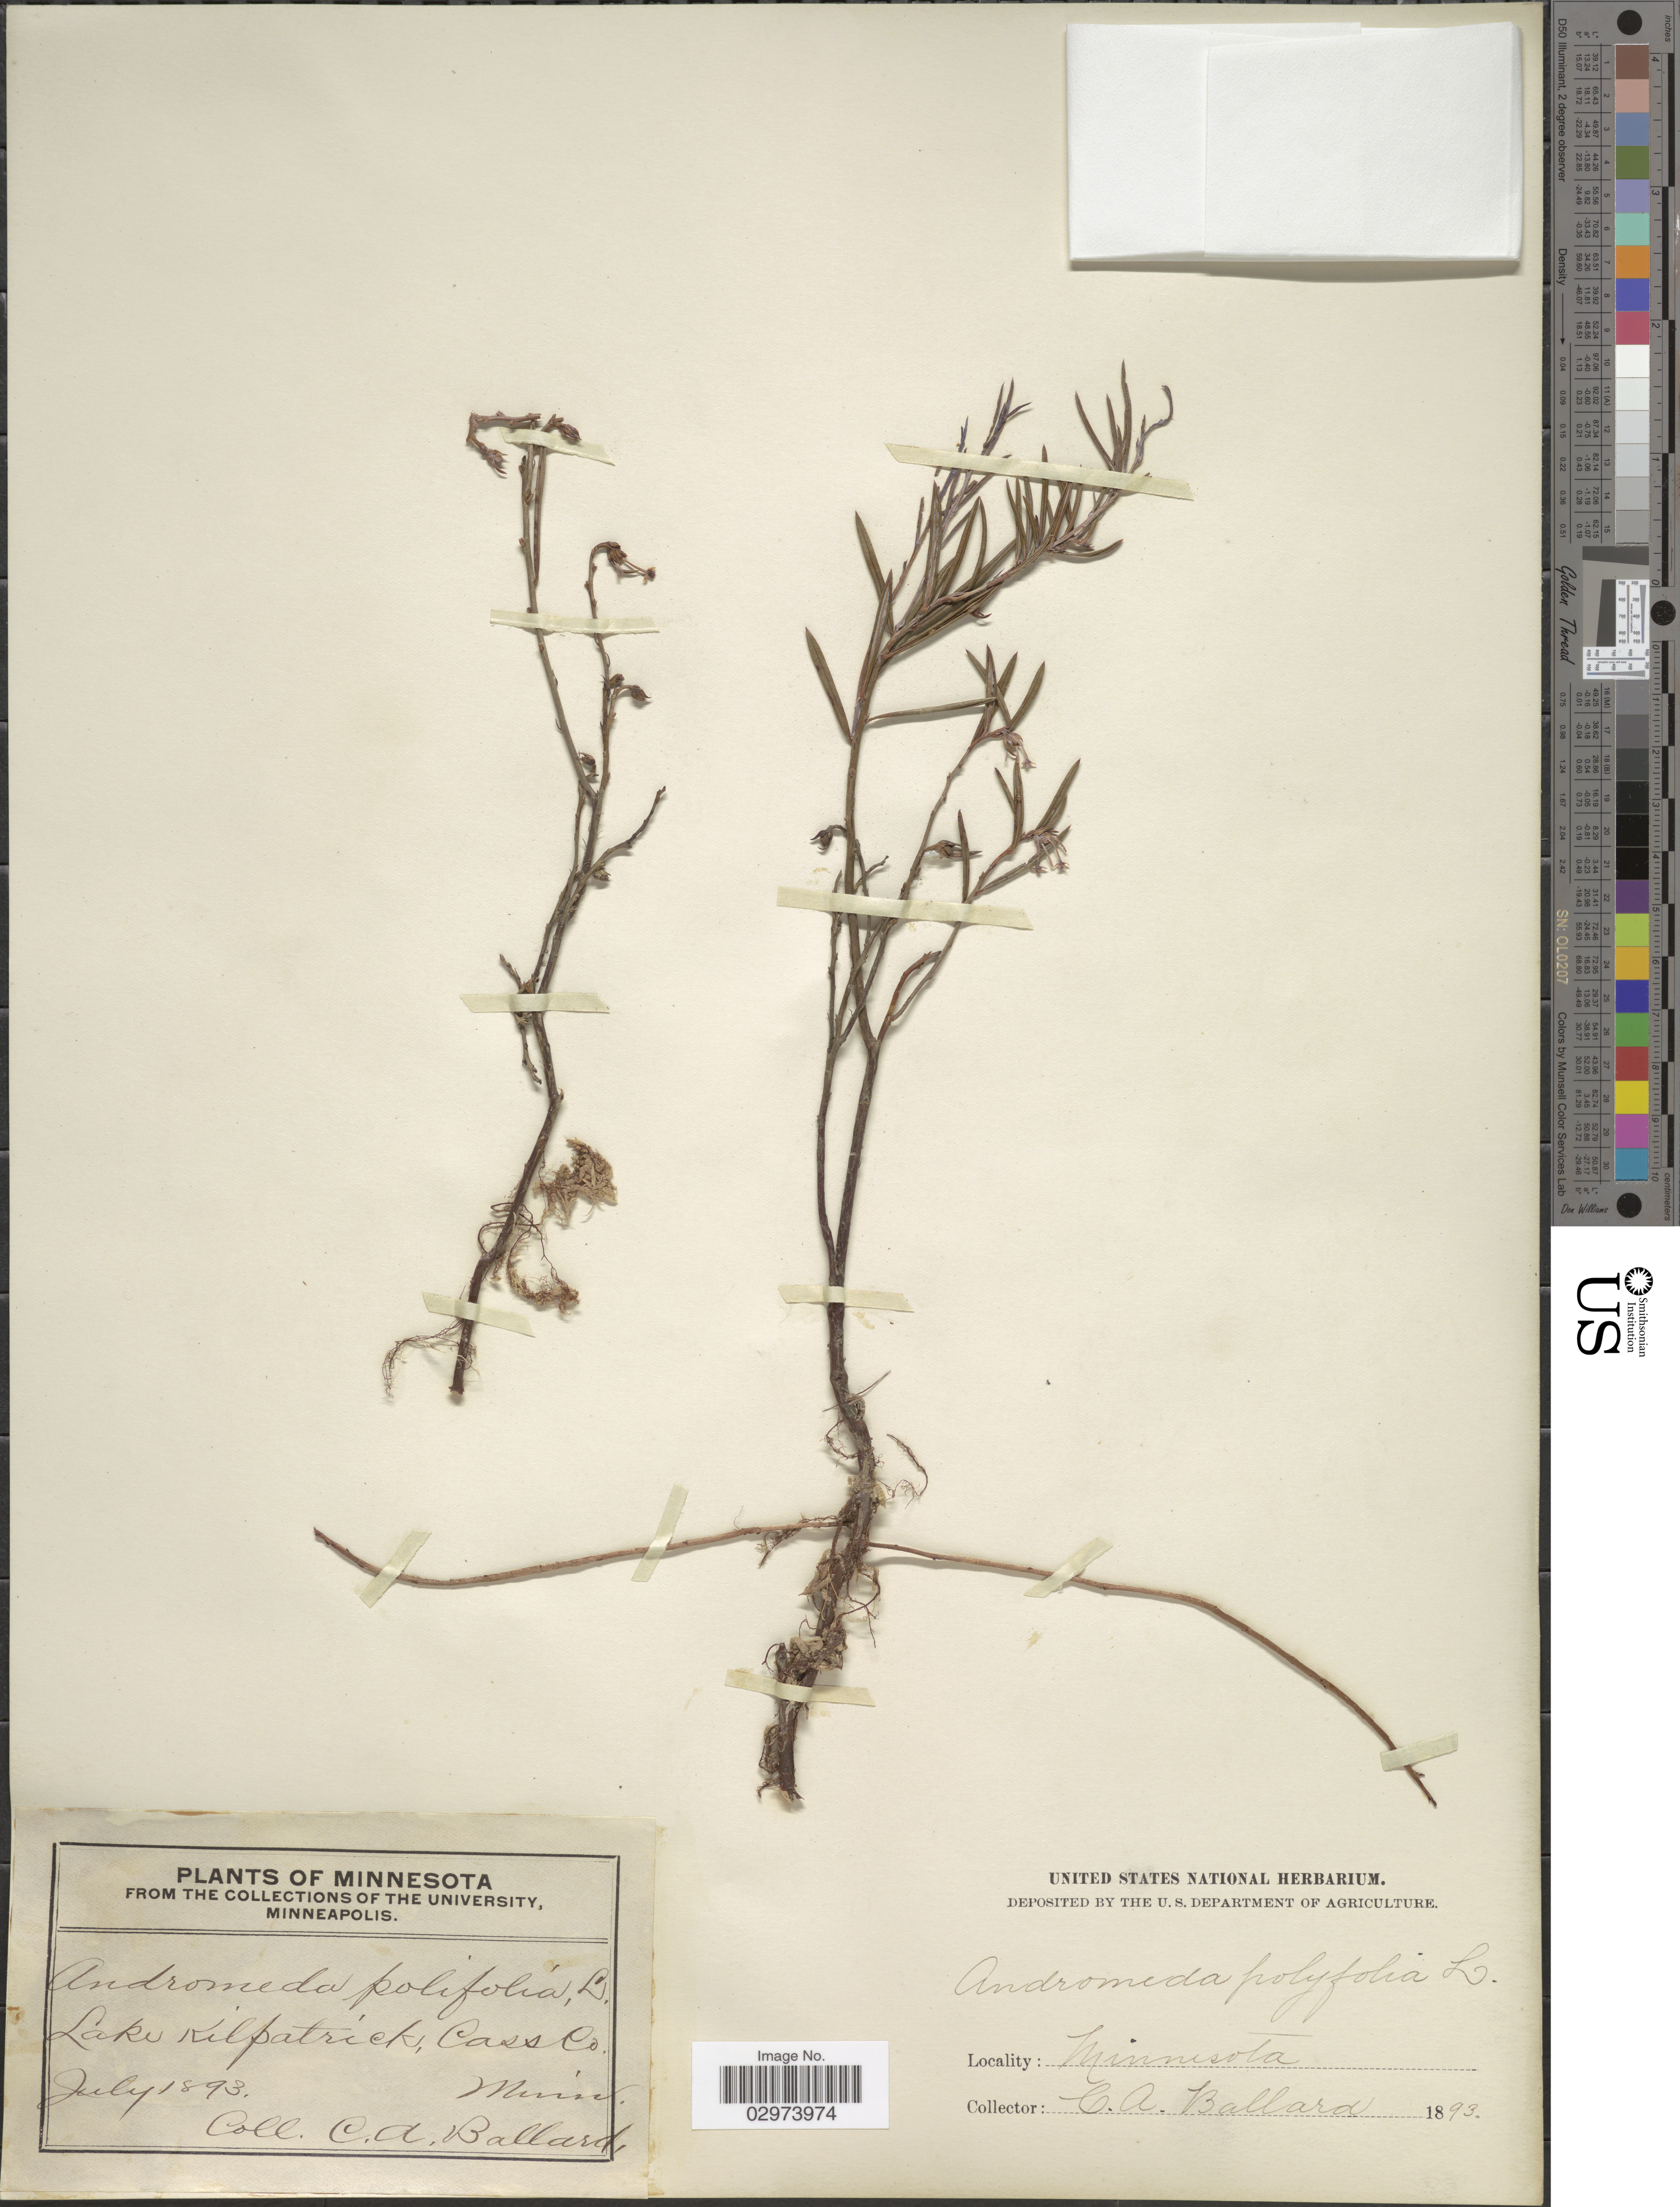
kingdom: Plantae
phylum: Tracheophyta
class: Magnoliopsida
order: Ericales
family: Ericaceae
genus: Andromeda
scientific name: Andromeda polifolia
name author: L.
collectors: C. A. Ballard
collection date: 1893-07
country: United States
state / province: Minnesota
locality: Lake Kilpatrick, Cass Co. Minn.